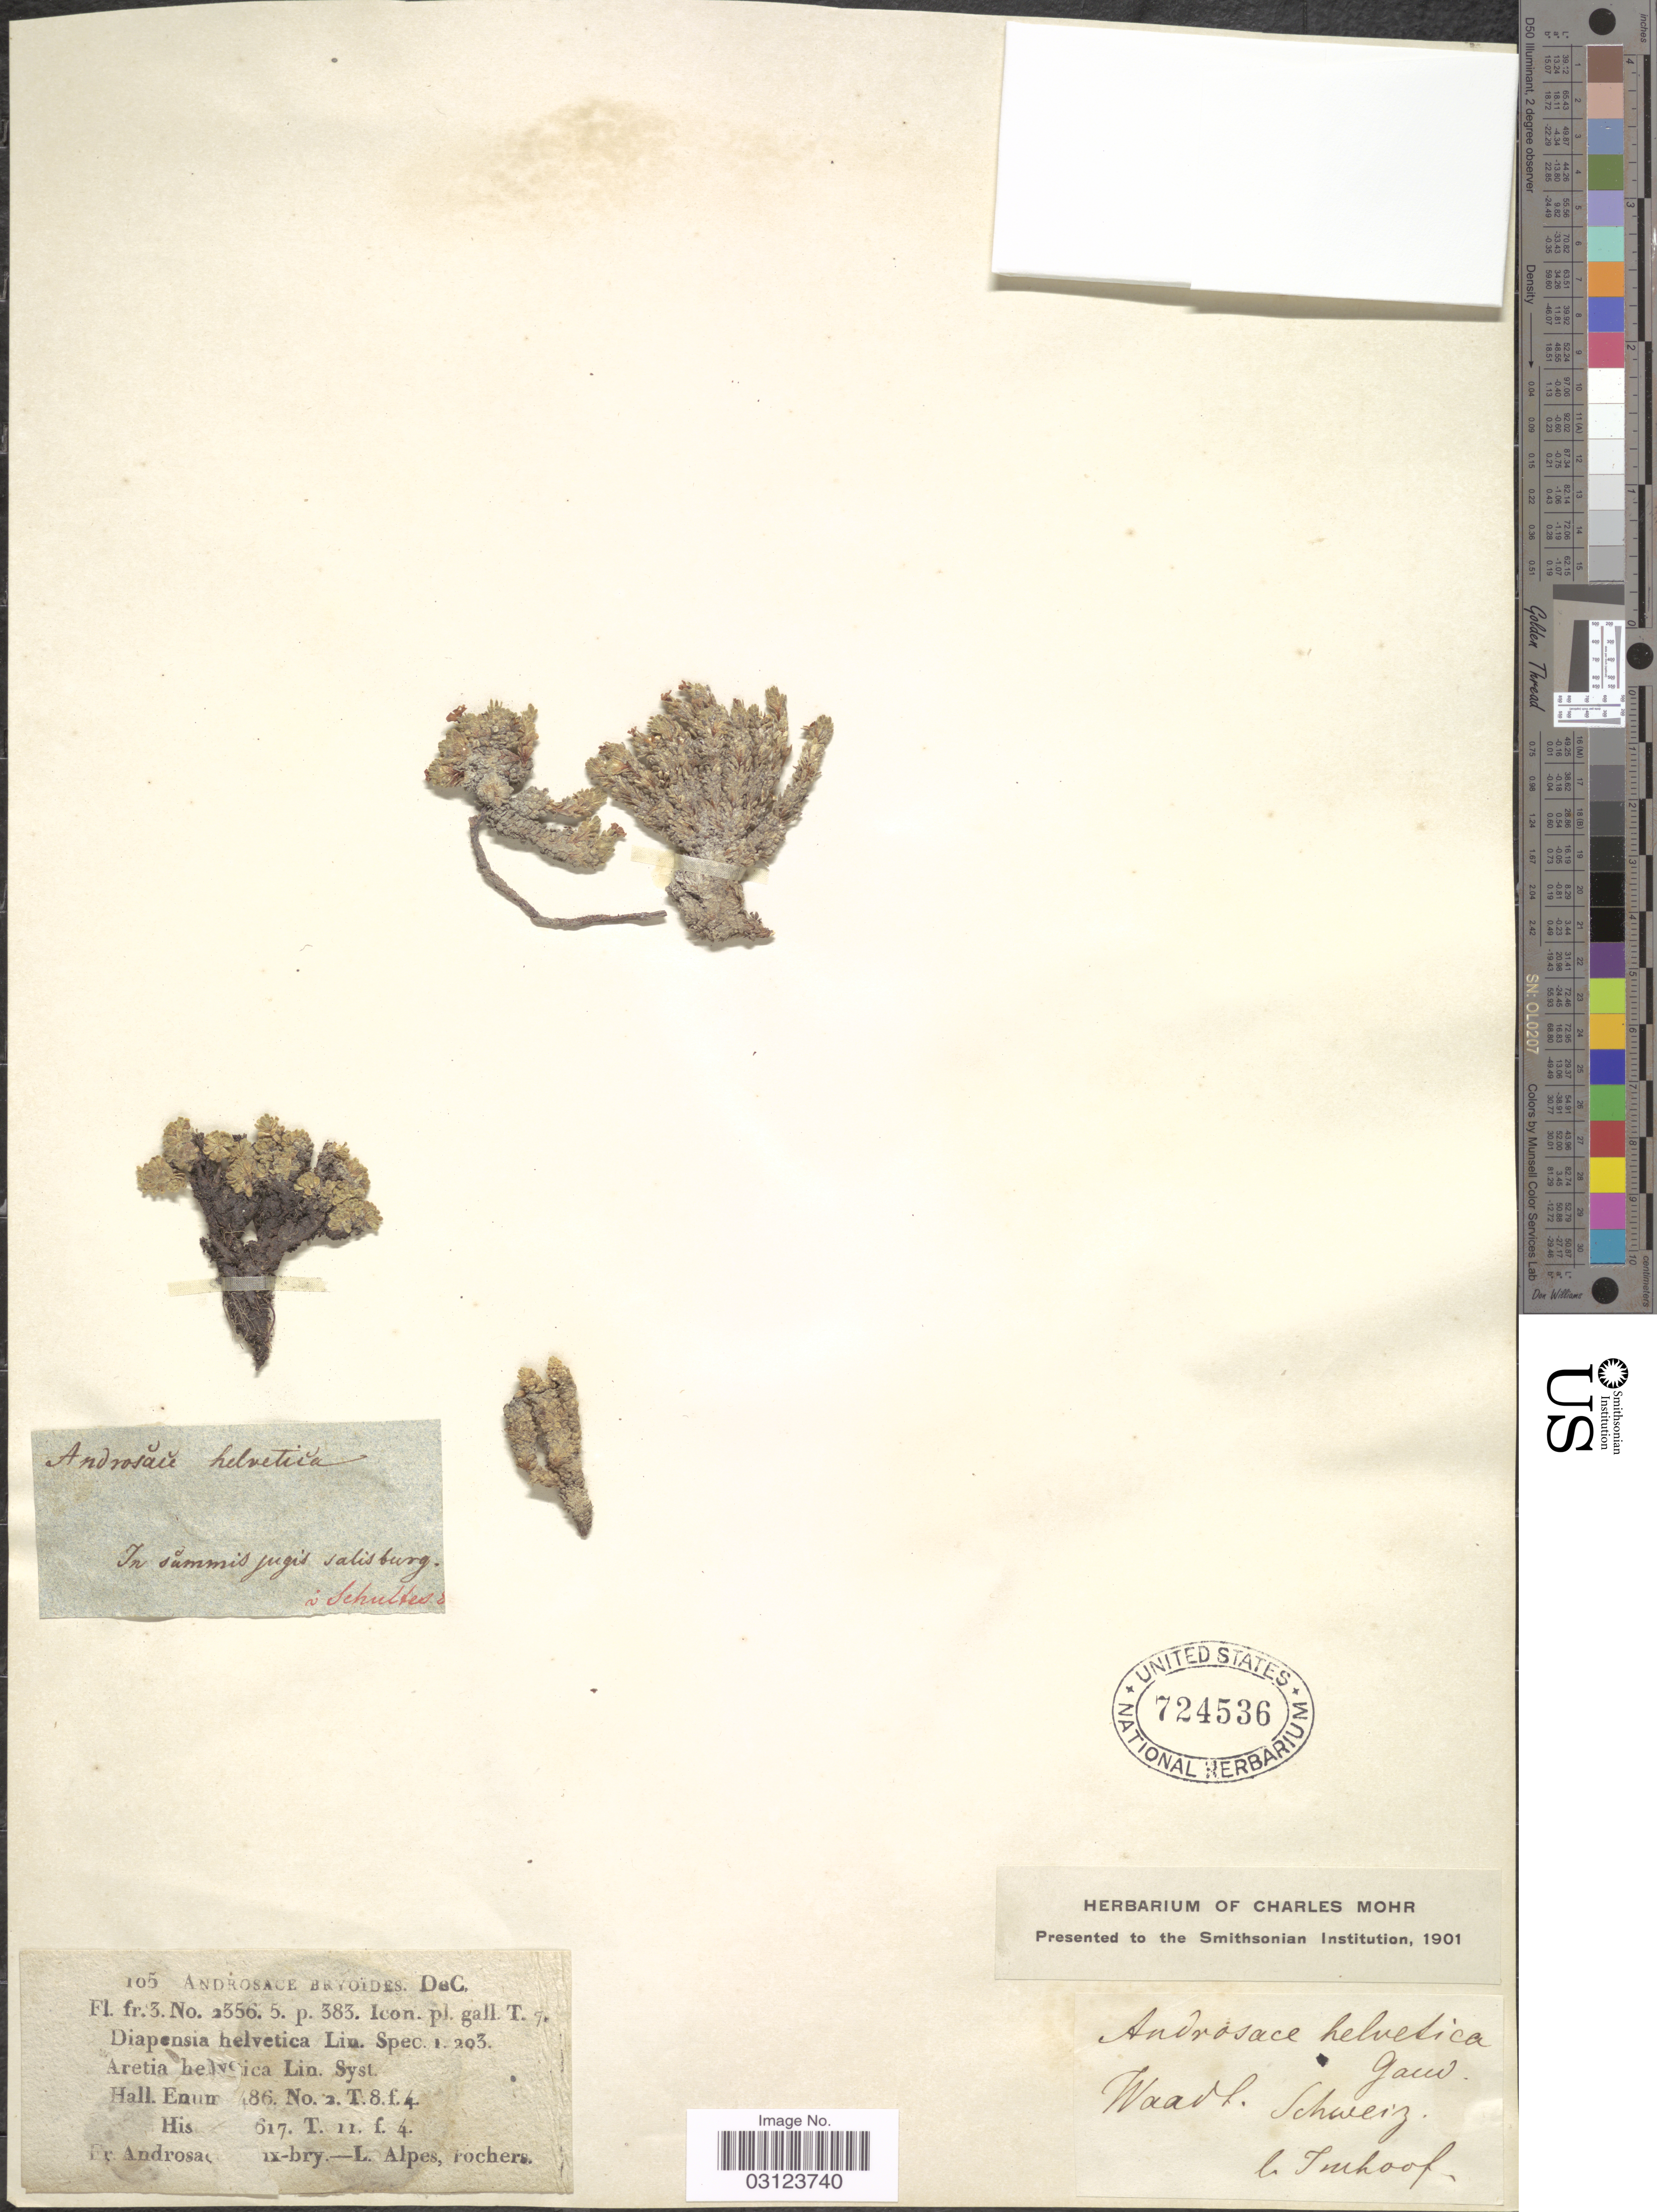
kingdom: Plantae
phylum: Tracheophyta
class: Magnoliopsida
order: Ericales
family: Primulaceae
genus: Androsace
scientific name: Androsace helvetica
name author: (L.) All.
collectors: C. Trihoof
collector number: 105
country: Switzerland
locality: Waadt. Schweiz. In sammis jugis Salisburg.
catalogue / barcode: US 724536